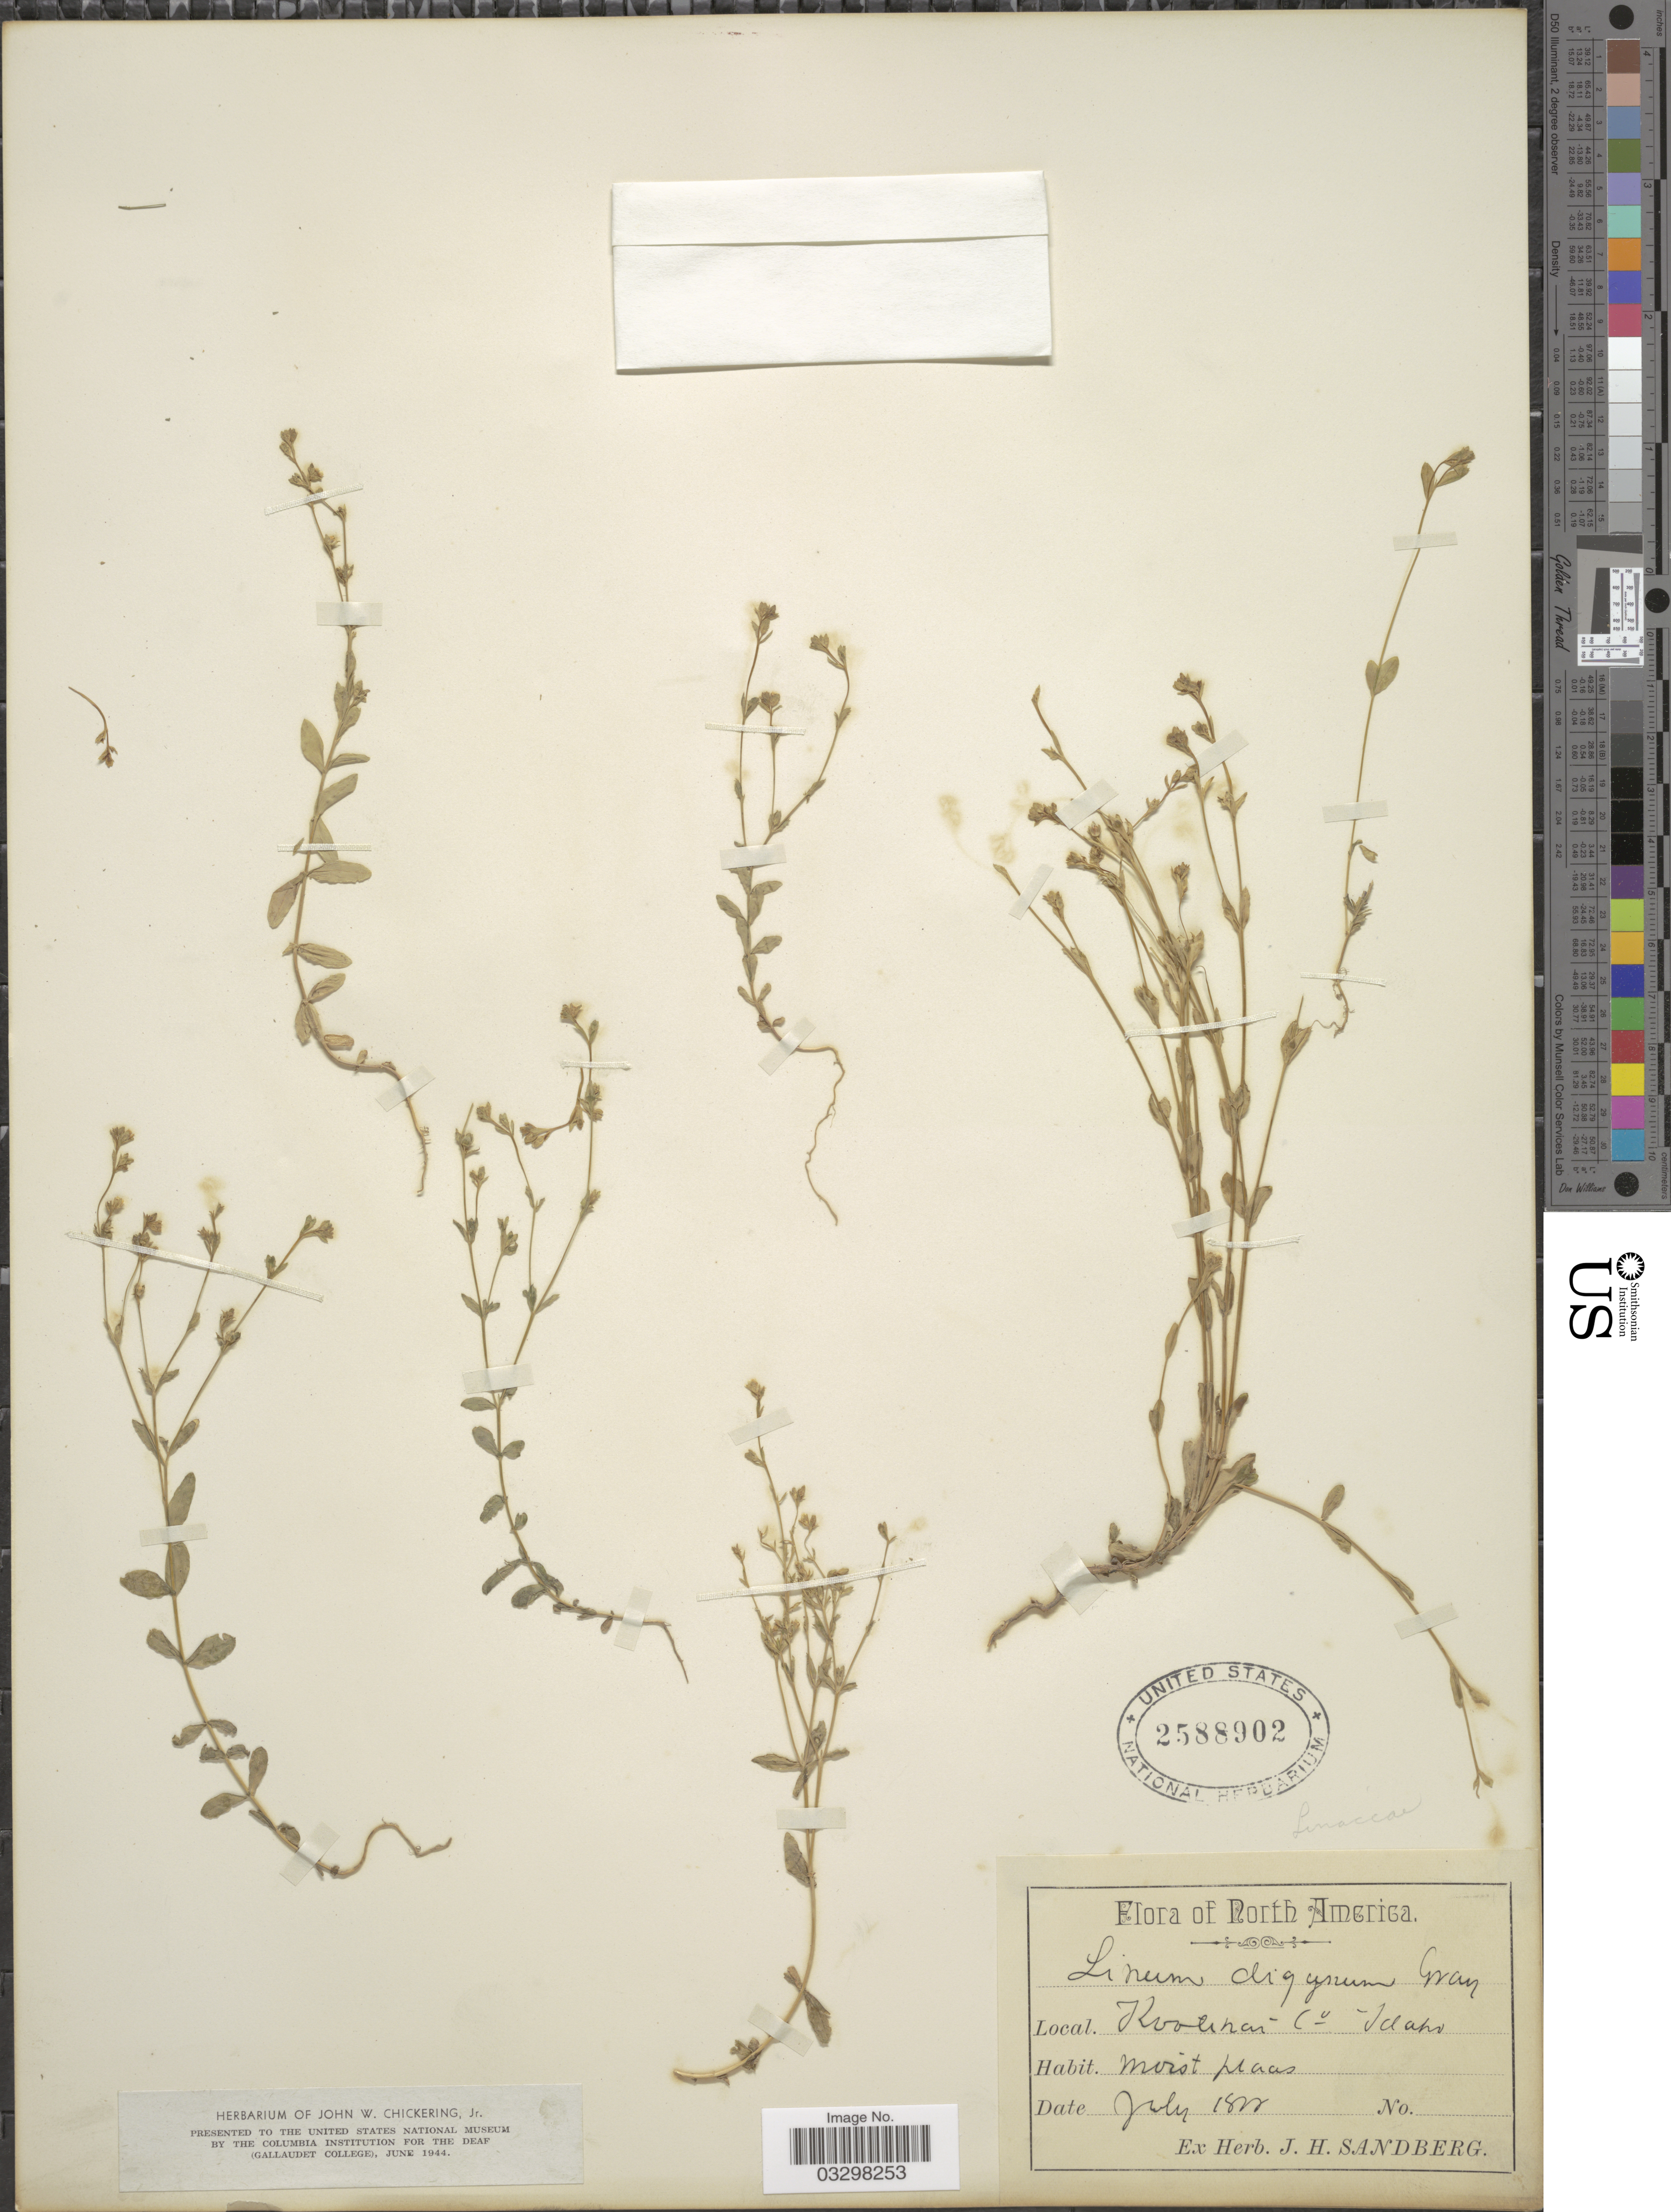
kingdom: Plantae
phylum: Tracheophyta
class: Magnoliopsida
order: Malpighiales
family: Linaceae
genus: Linum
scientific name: Linum digynum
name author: A. Gray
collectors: ex. herb. J. H. Sandberg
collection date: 1800-07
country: United States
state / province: Idaho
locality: Kootenai Co.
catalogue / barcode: US 2588902